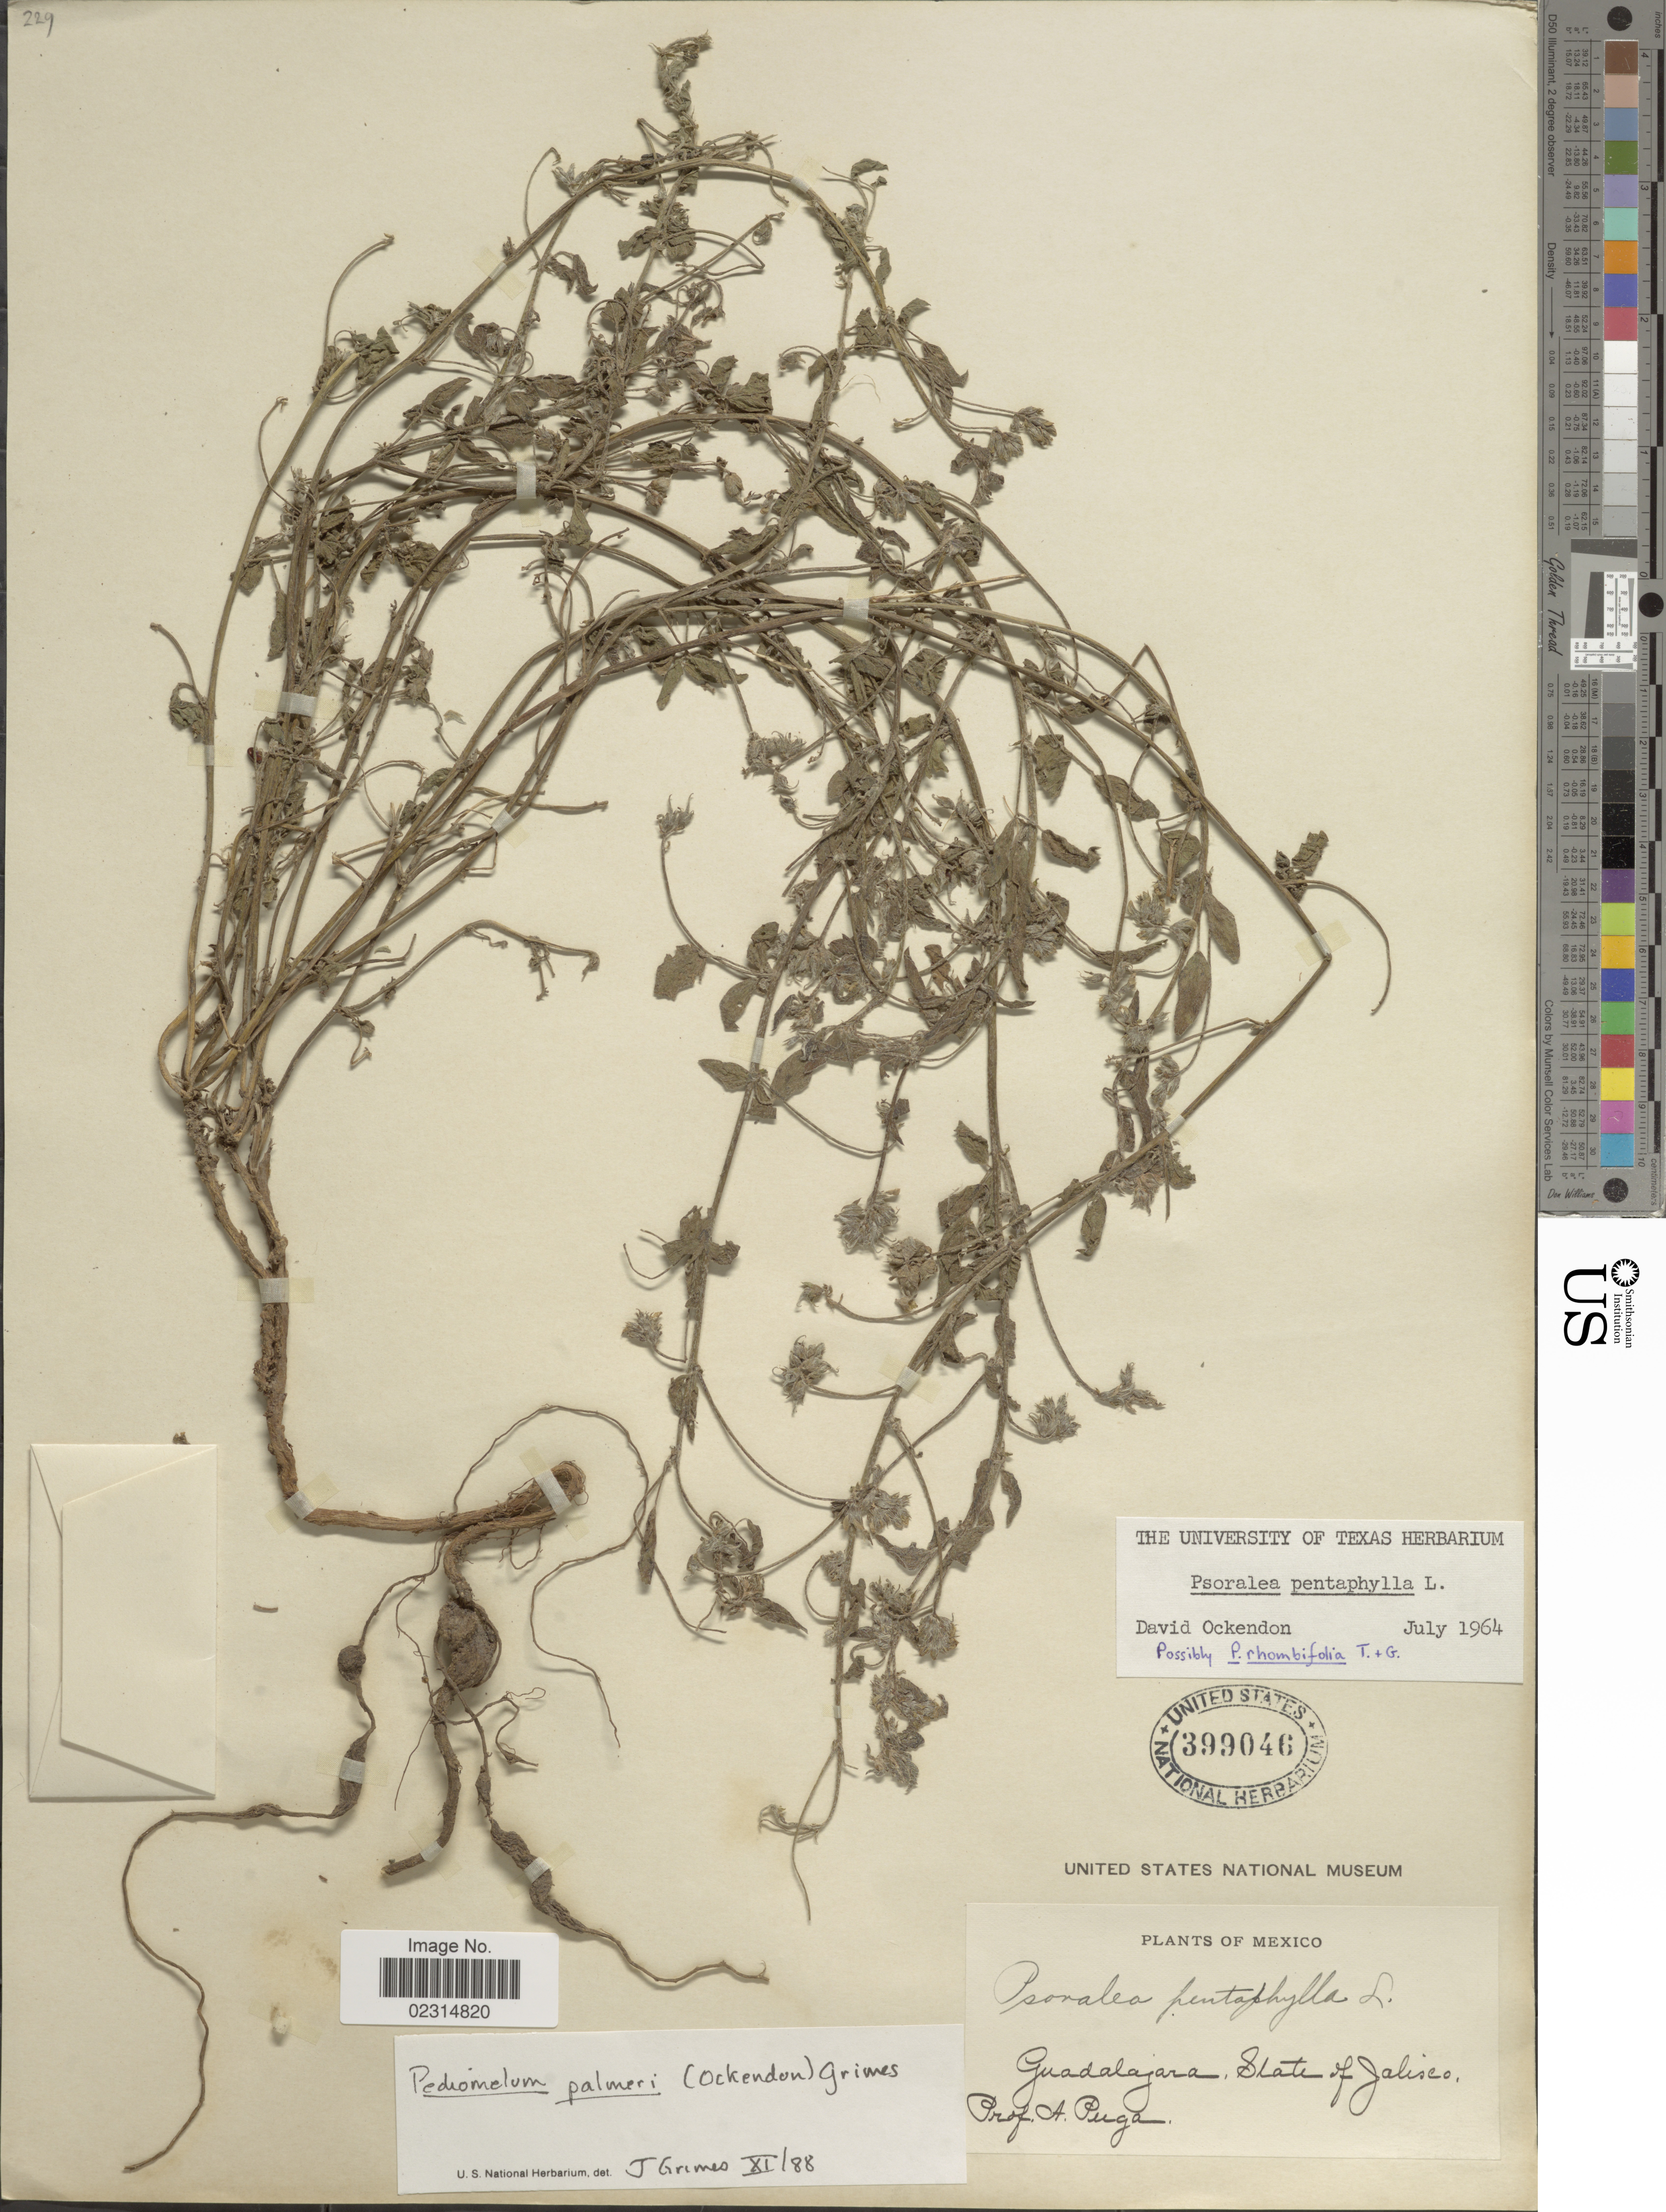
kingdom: Plantae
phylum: Tracheophyta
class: Magnoliopsida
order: Fabales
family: Fabaceae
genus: Pediomelum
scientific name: Pediomelum palmeri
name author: (Ockendon) J.W. Grimes ex Gandhi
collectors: A. Puga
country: Mexico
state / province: Jalisco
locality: Guadalajara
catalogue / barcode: US 399046